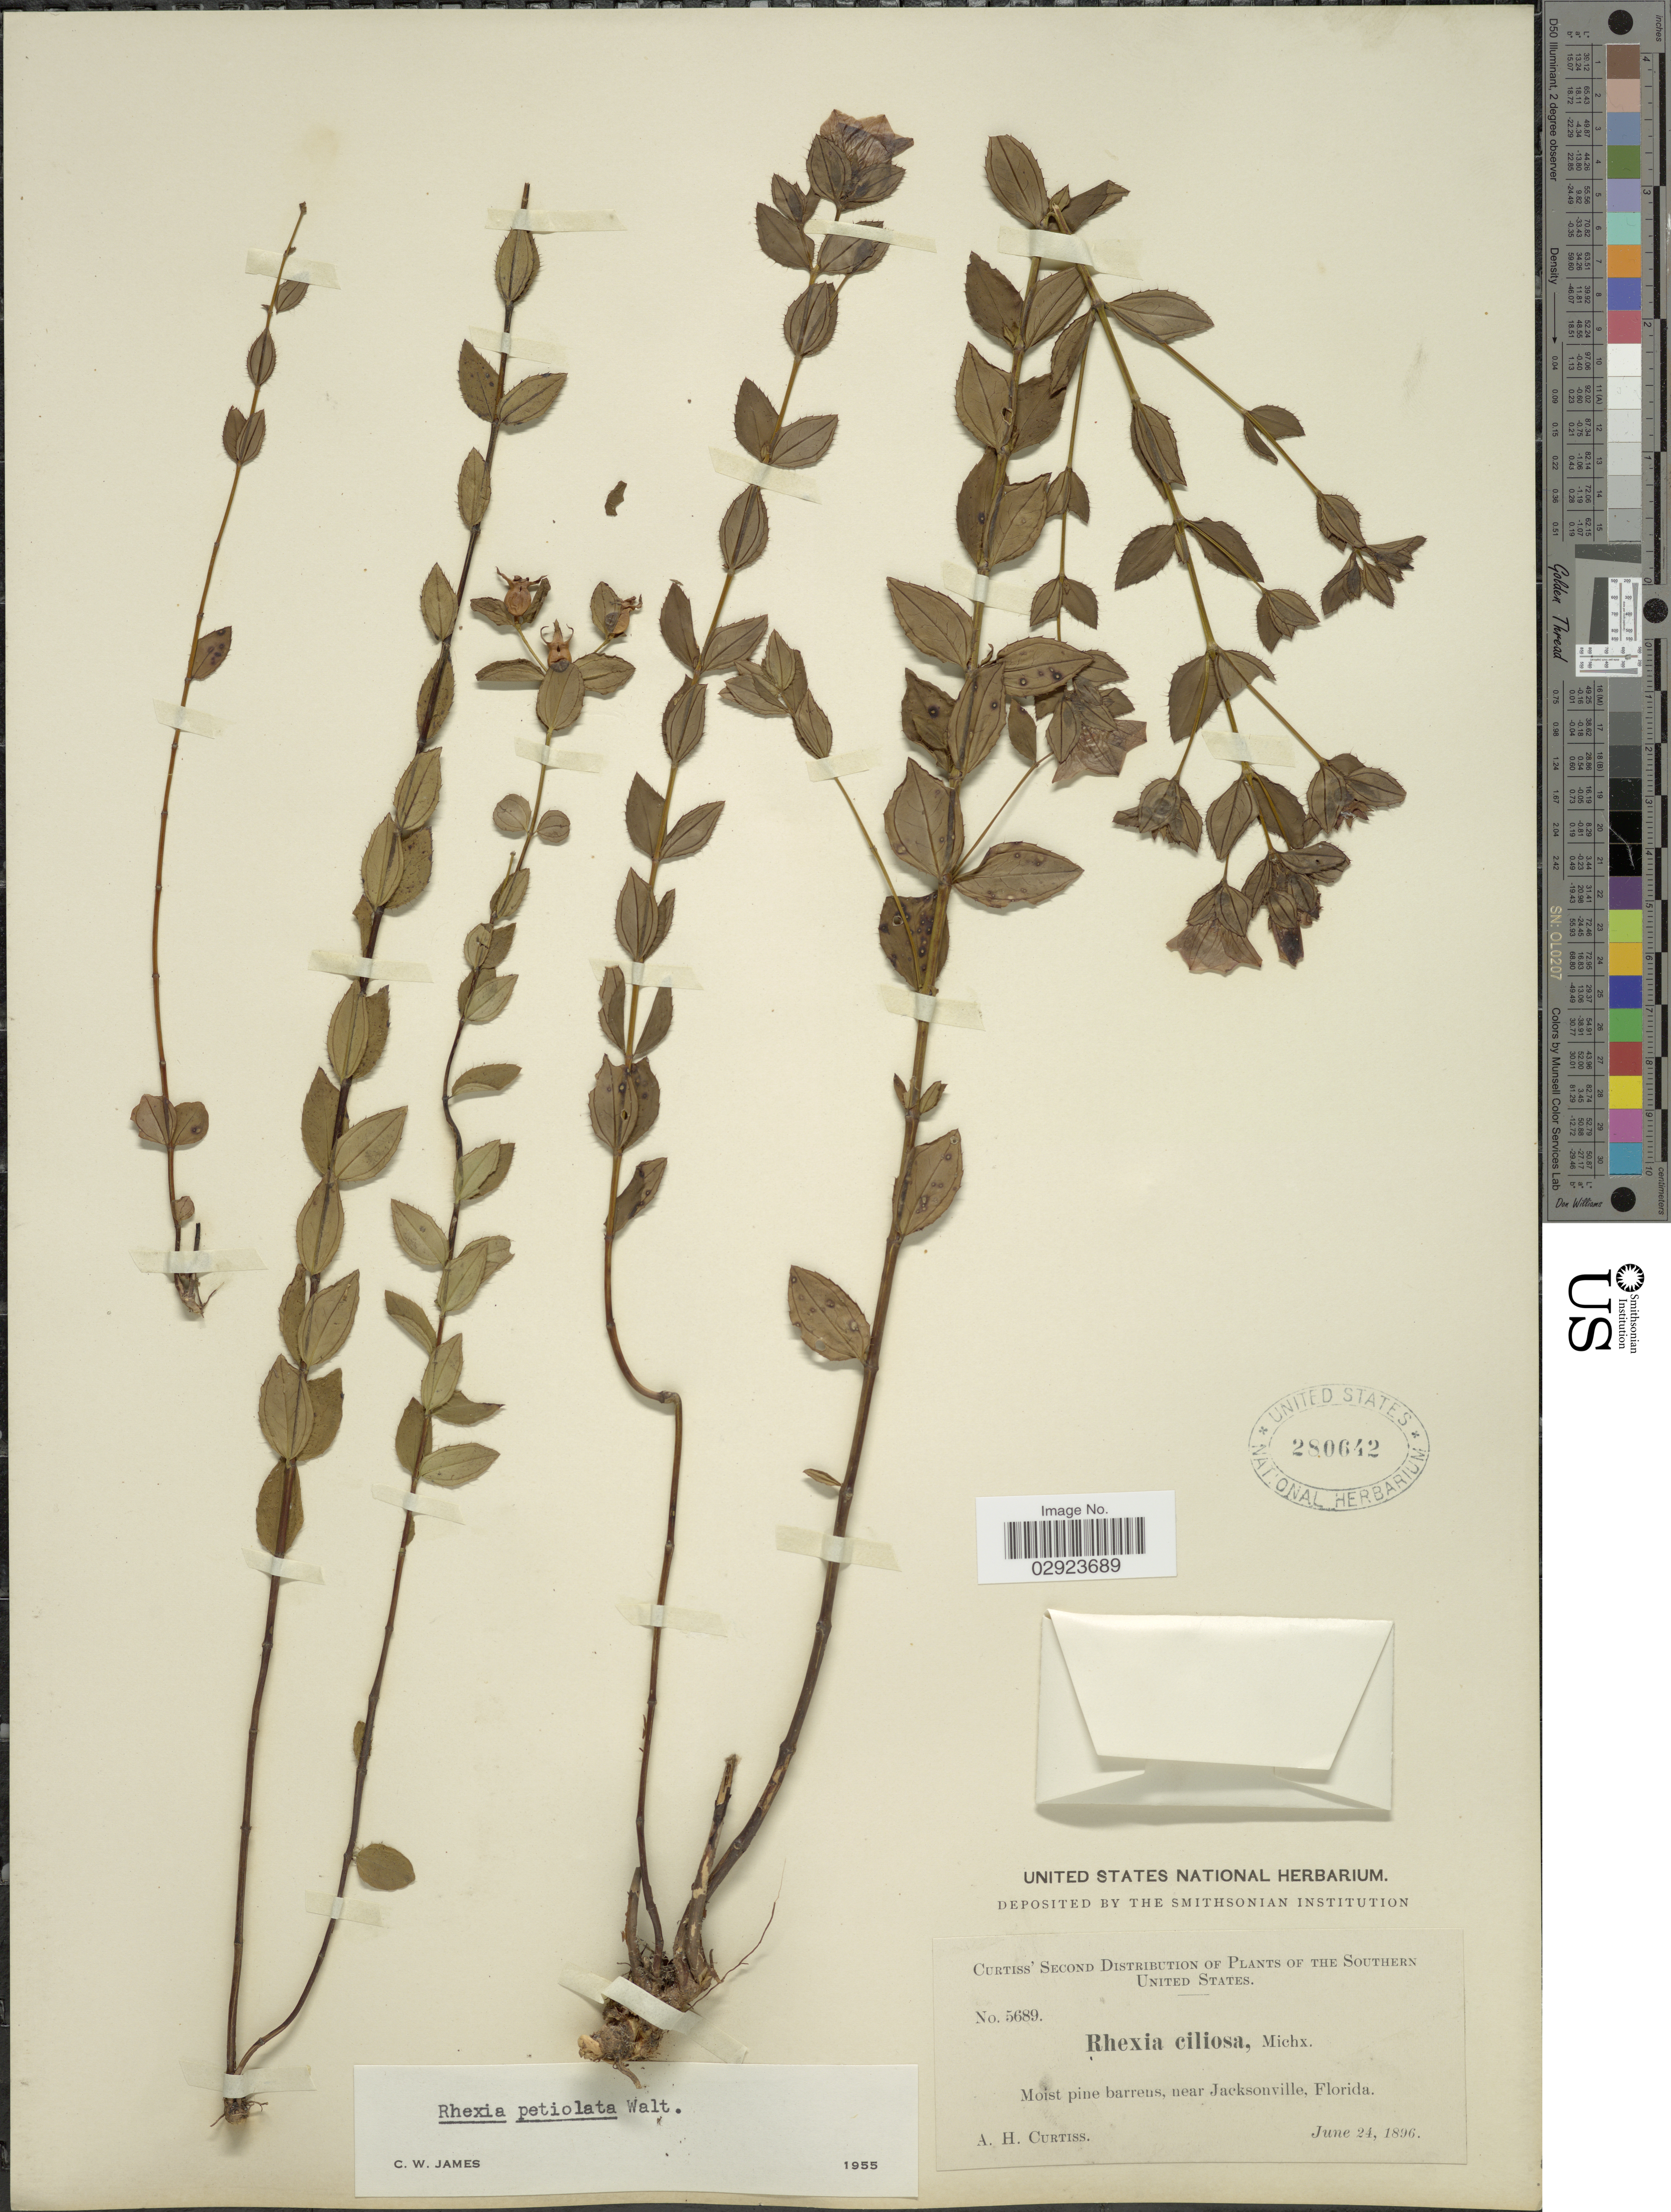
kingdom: Plantae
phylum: Tracheophyta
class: Magnoliopsida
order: Myrtales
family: Melastomataceae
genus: Rhexia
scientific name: Rhexia petiolata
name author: Walter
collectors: A. H. Curtiss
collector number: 5689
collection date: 1896-06-24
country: United States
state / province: Florida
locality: Southern United States. Near Jacksonville.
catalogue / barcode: US 280642